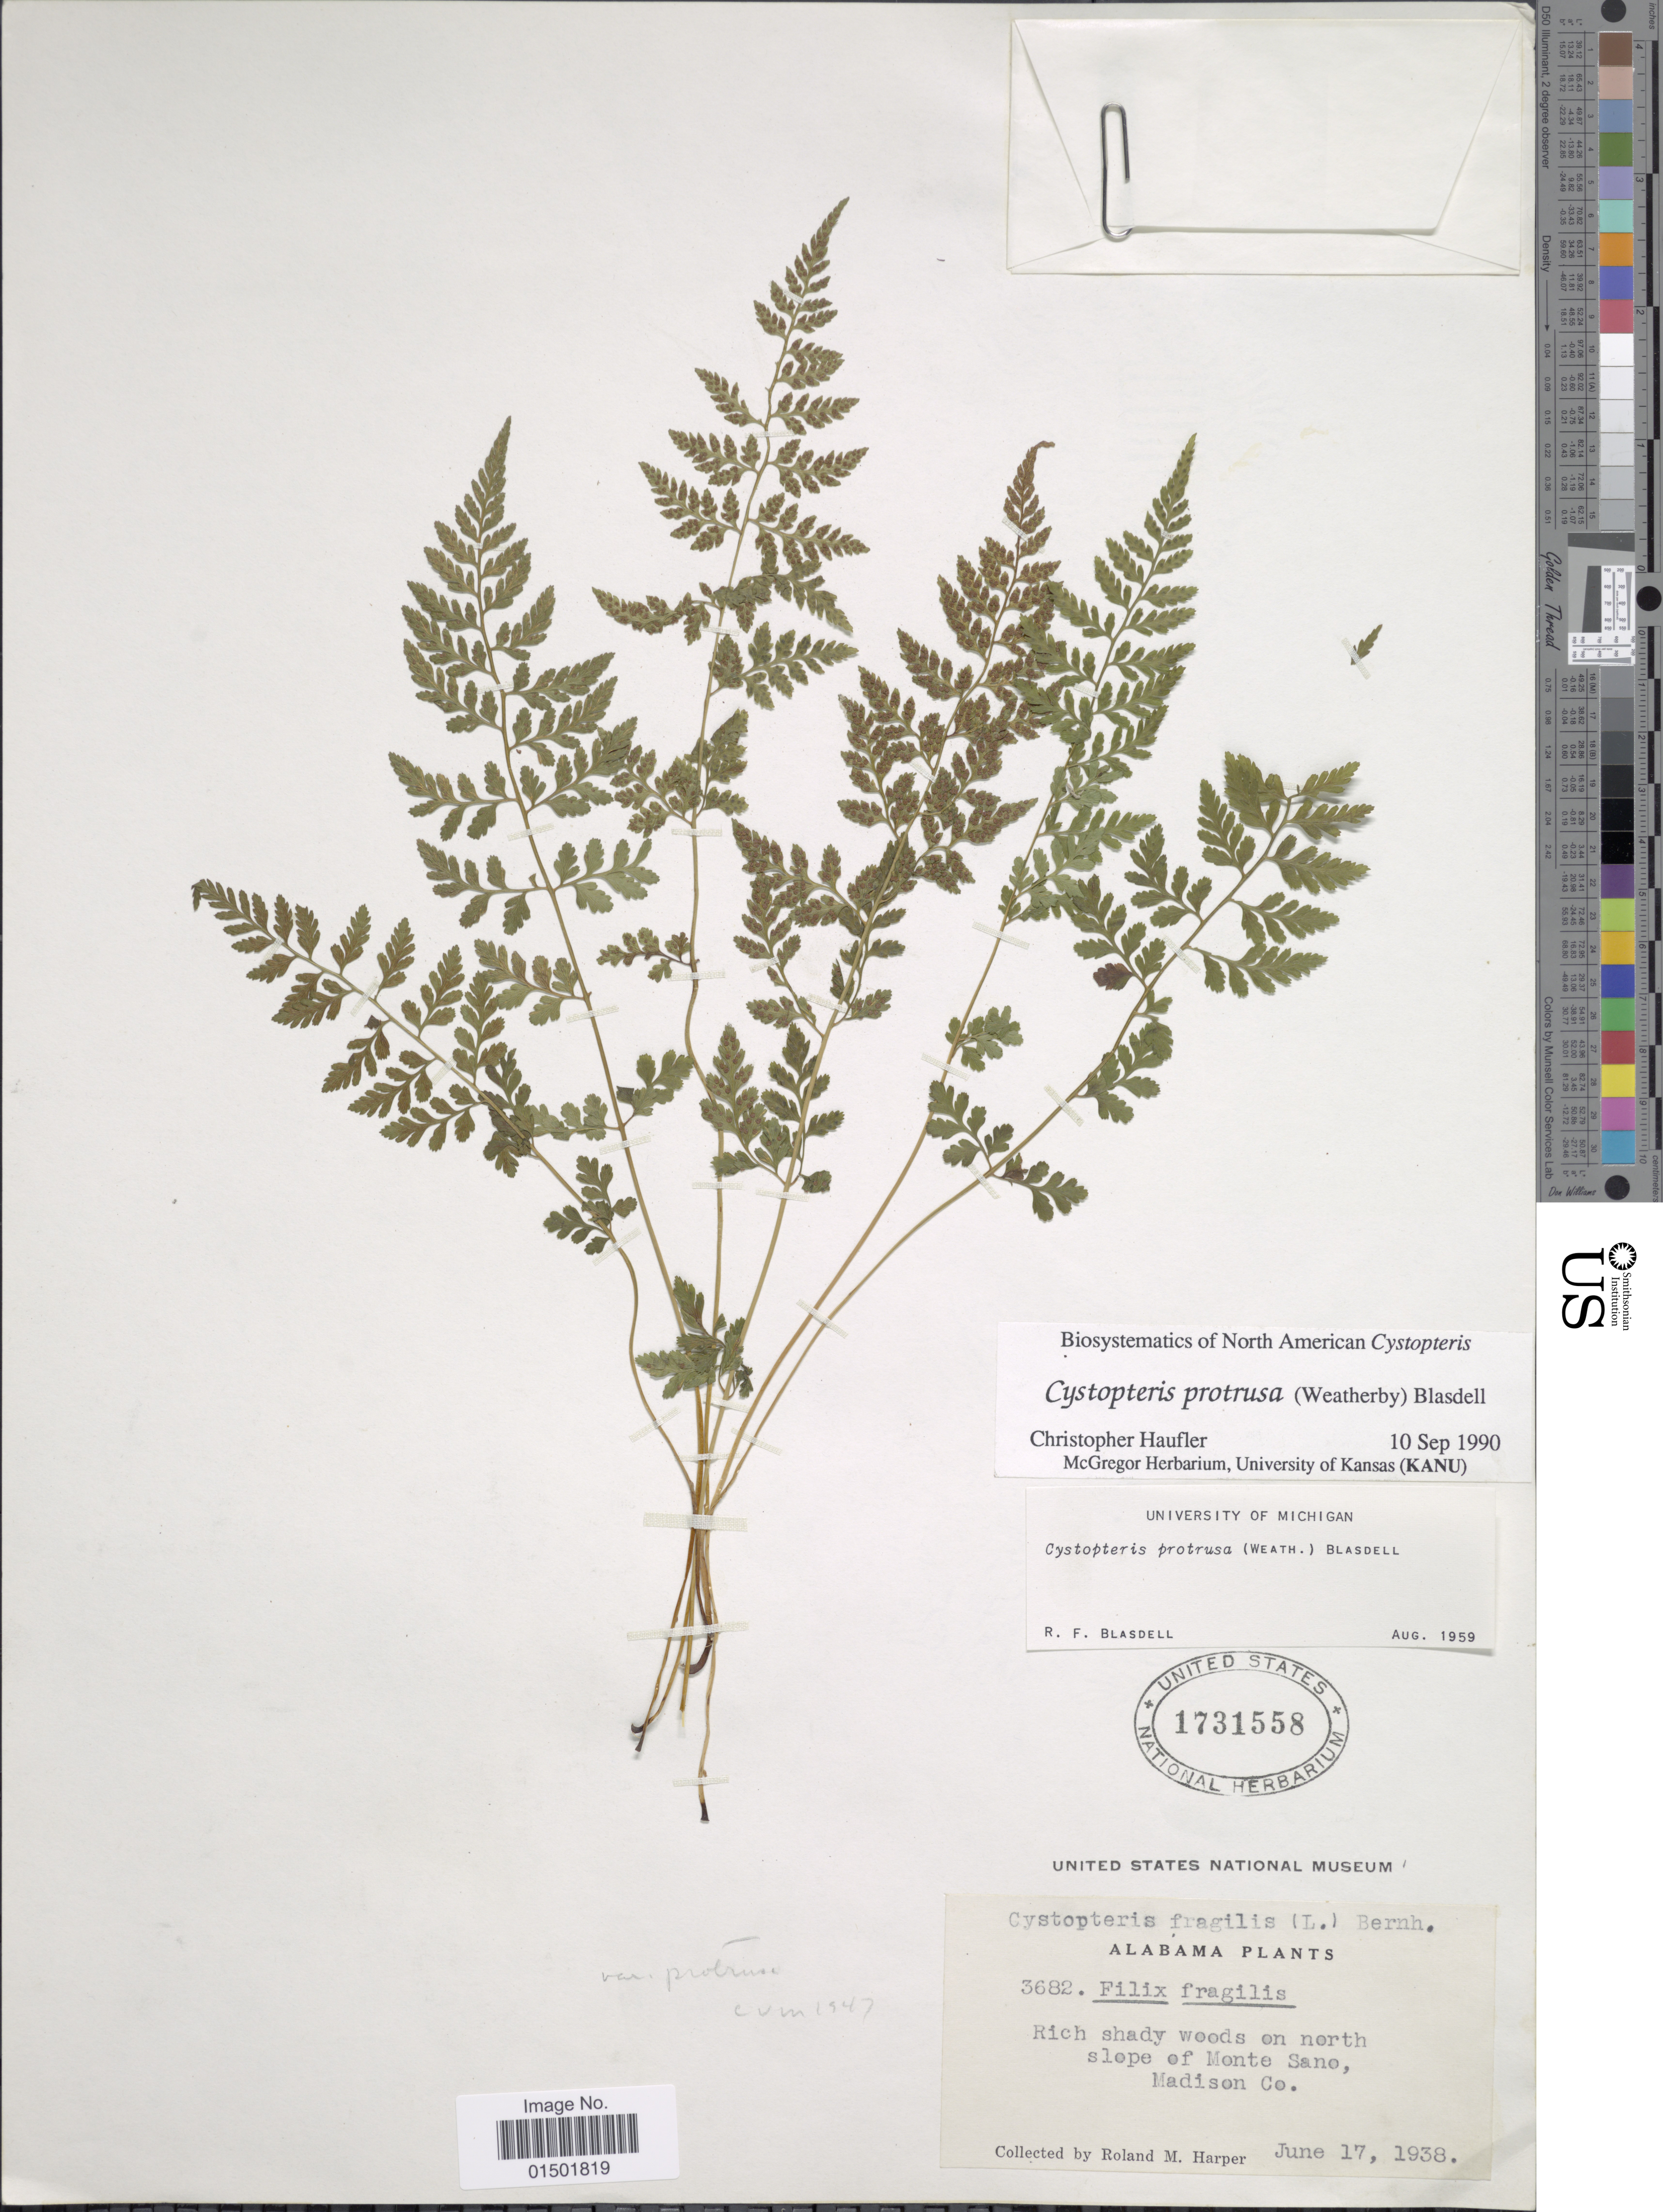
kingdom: Plantae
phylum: Tracheophyta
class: Polypodiopsida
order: Polypodiales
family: Cystopteridaceae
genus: Cystopteris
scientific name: Cystopteris protrusa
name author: (Weath.) Blasdell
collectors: R. M. Harper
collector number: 3682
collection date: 1938-06-17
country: United States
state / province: Alabama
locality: Rich shady woods on north slope of Monte Sano, Madison Co.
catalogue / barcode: US 1731558